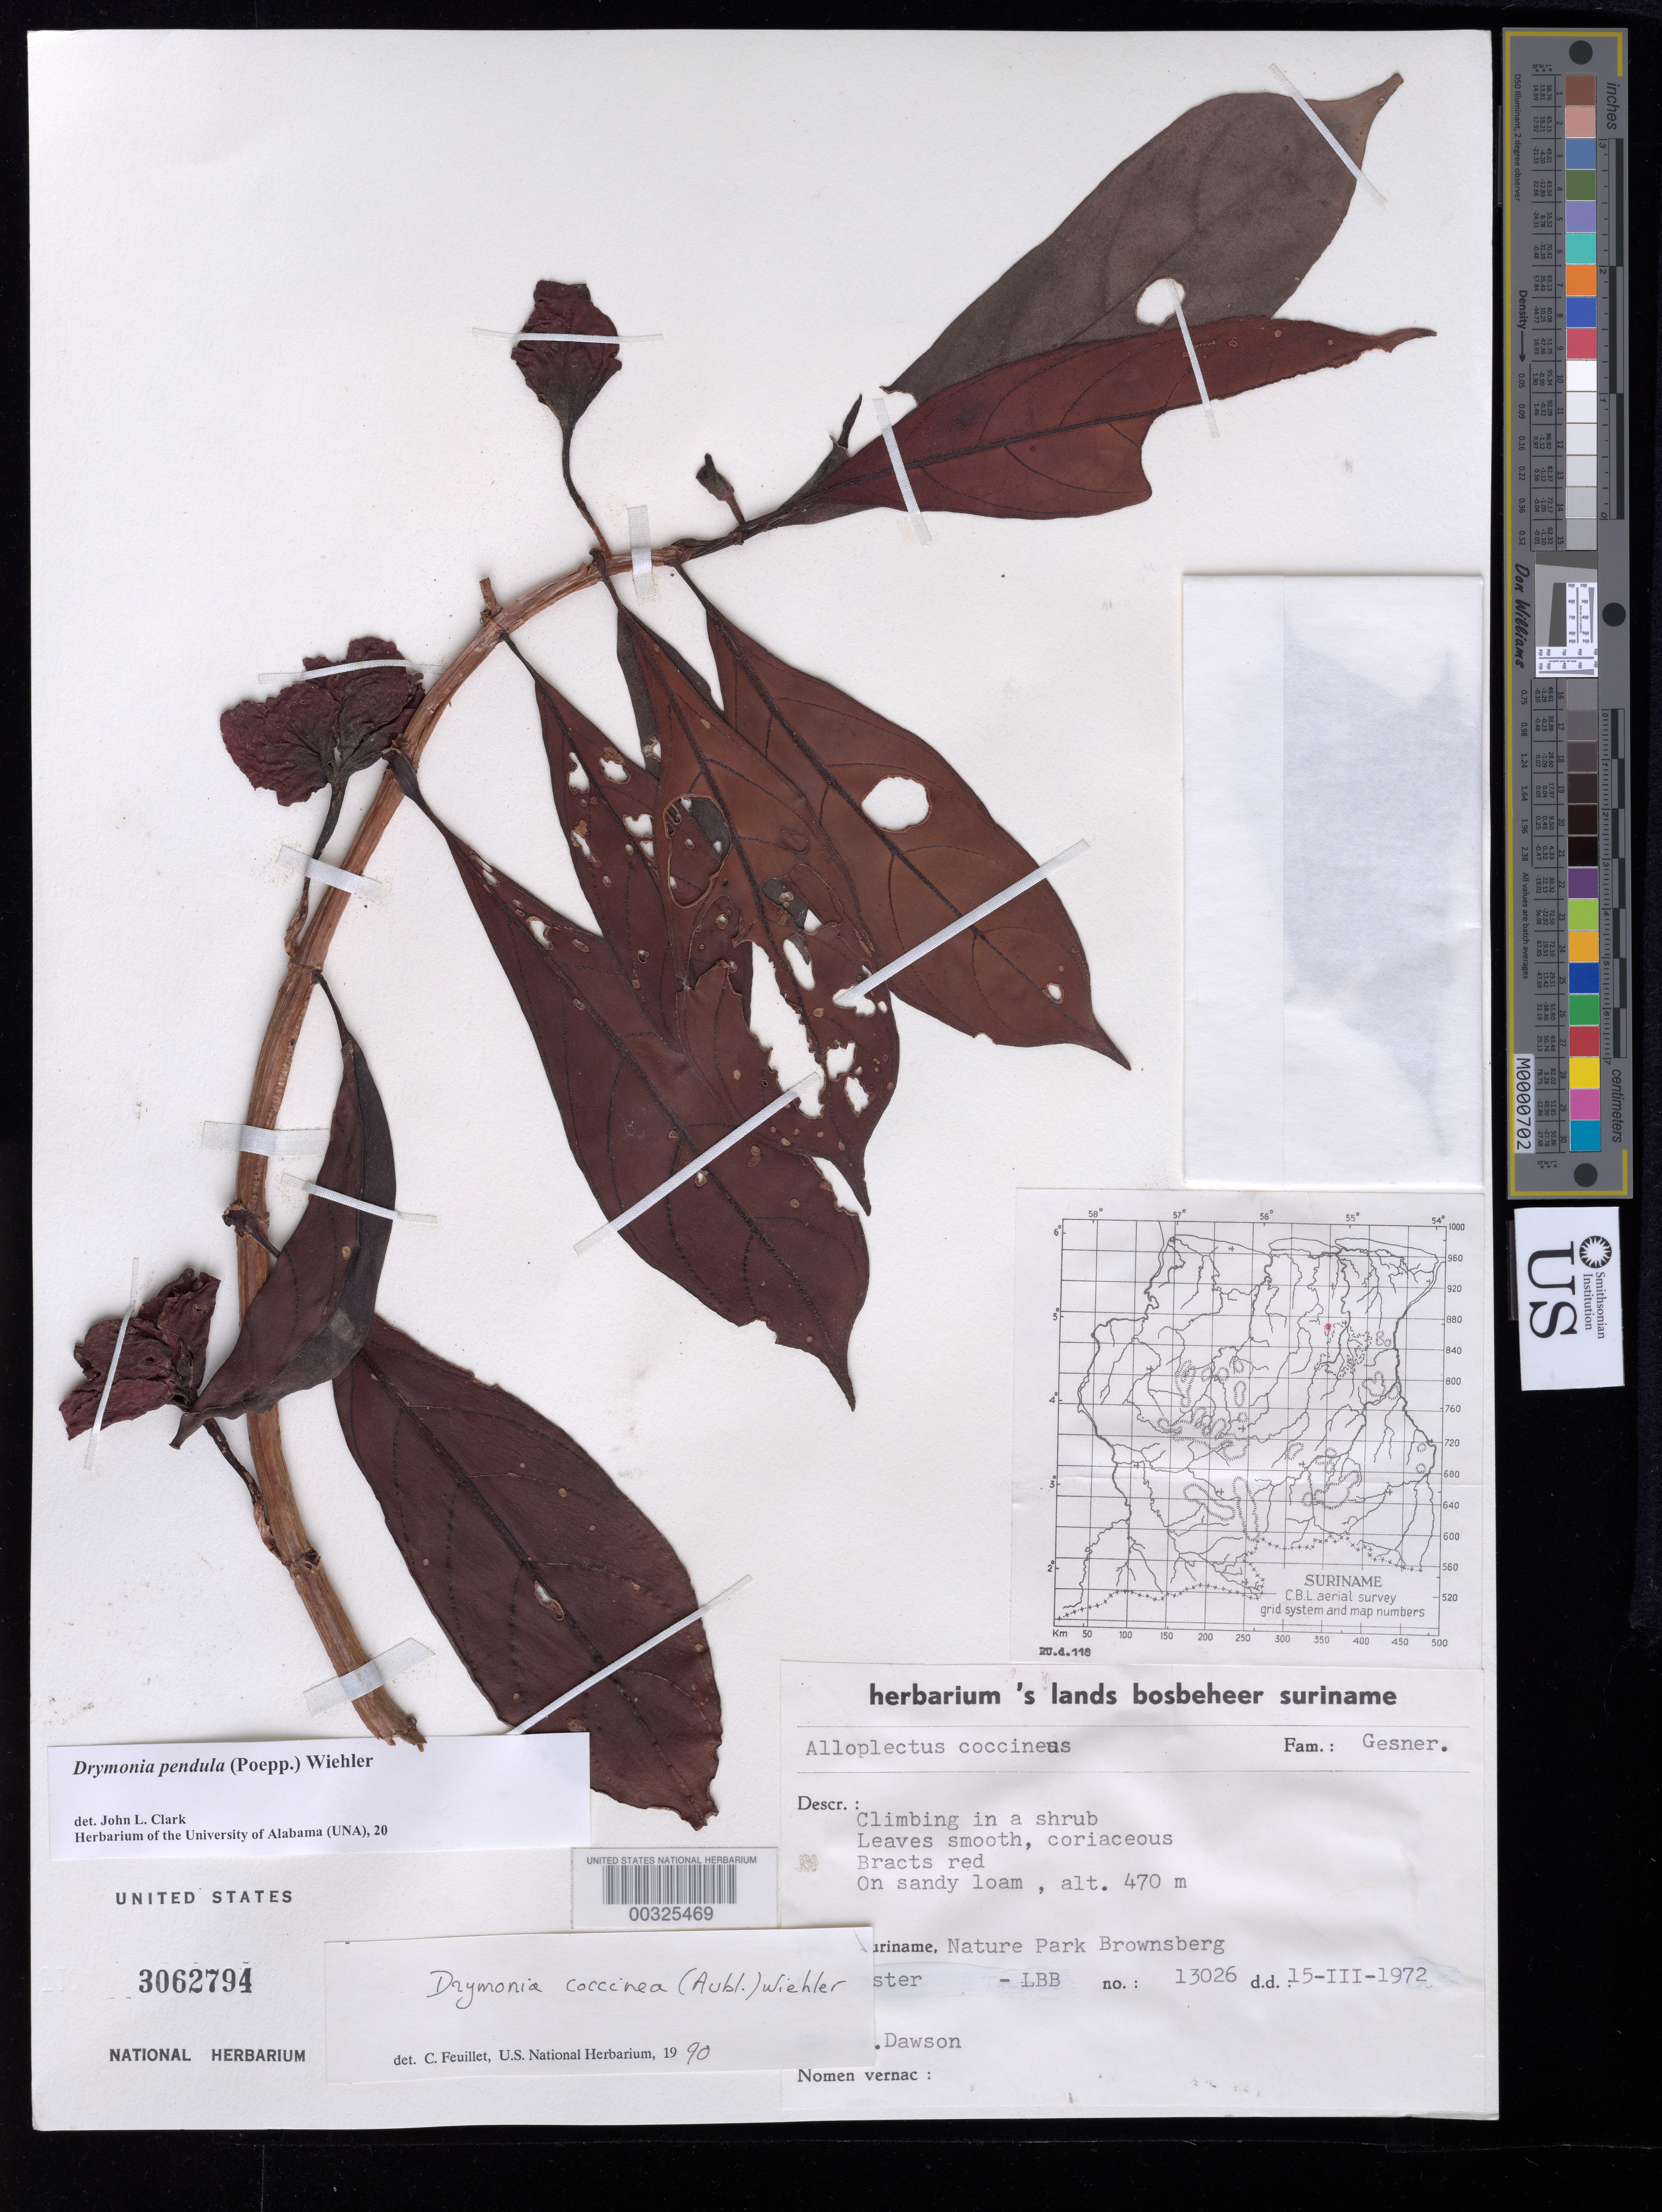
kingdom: Plantae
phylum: Tracheophyta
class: Magnoliopsida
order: Lamiales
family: Gesneriaceae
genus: Drymonia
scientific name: Drymonia coccinea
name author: (Aubl.) Wiehler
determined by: Skog, Laurence E.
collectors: J. Koster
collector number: LBB 13026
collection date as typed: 15 Mar 1972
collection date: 1972-03-15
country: Suriname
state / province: Brokopondo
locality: Nature Park Brownsberg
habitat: On sandy loam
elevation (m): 470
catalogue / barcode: US 3062794